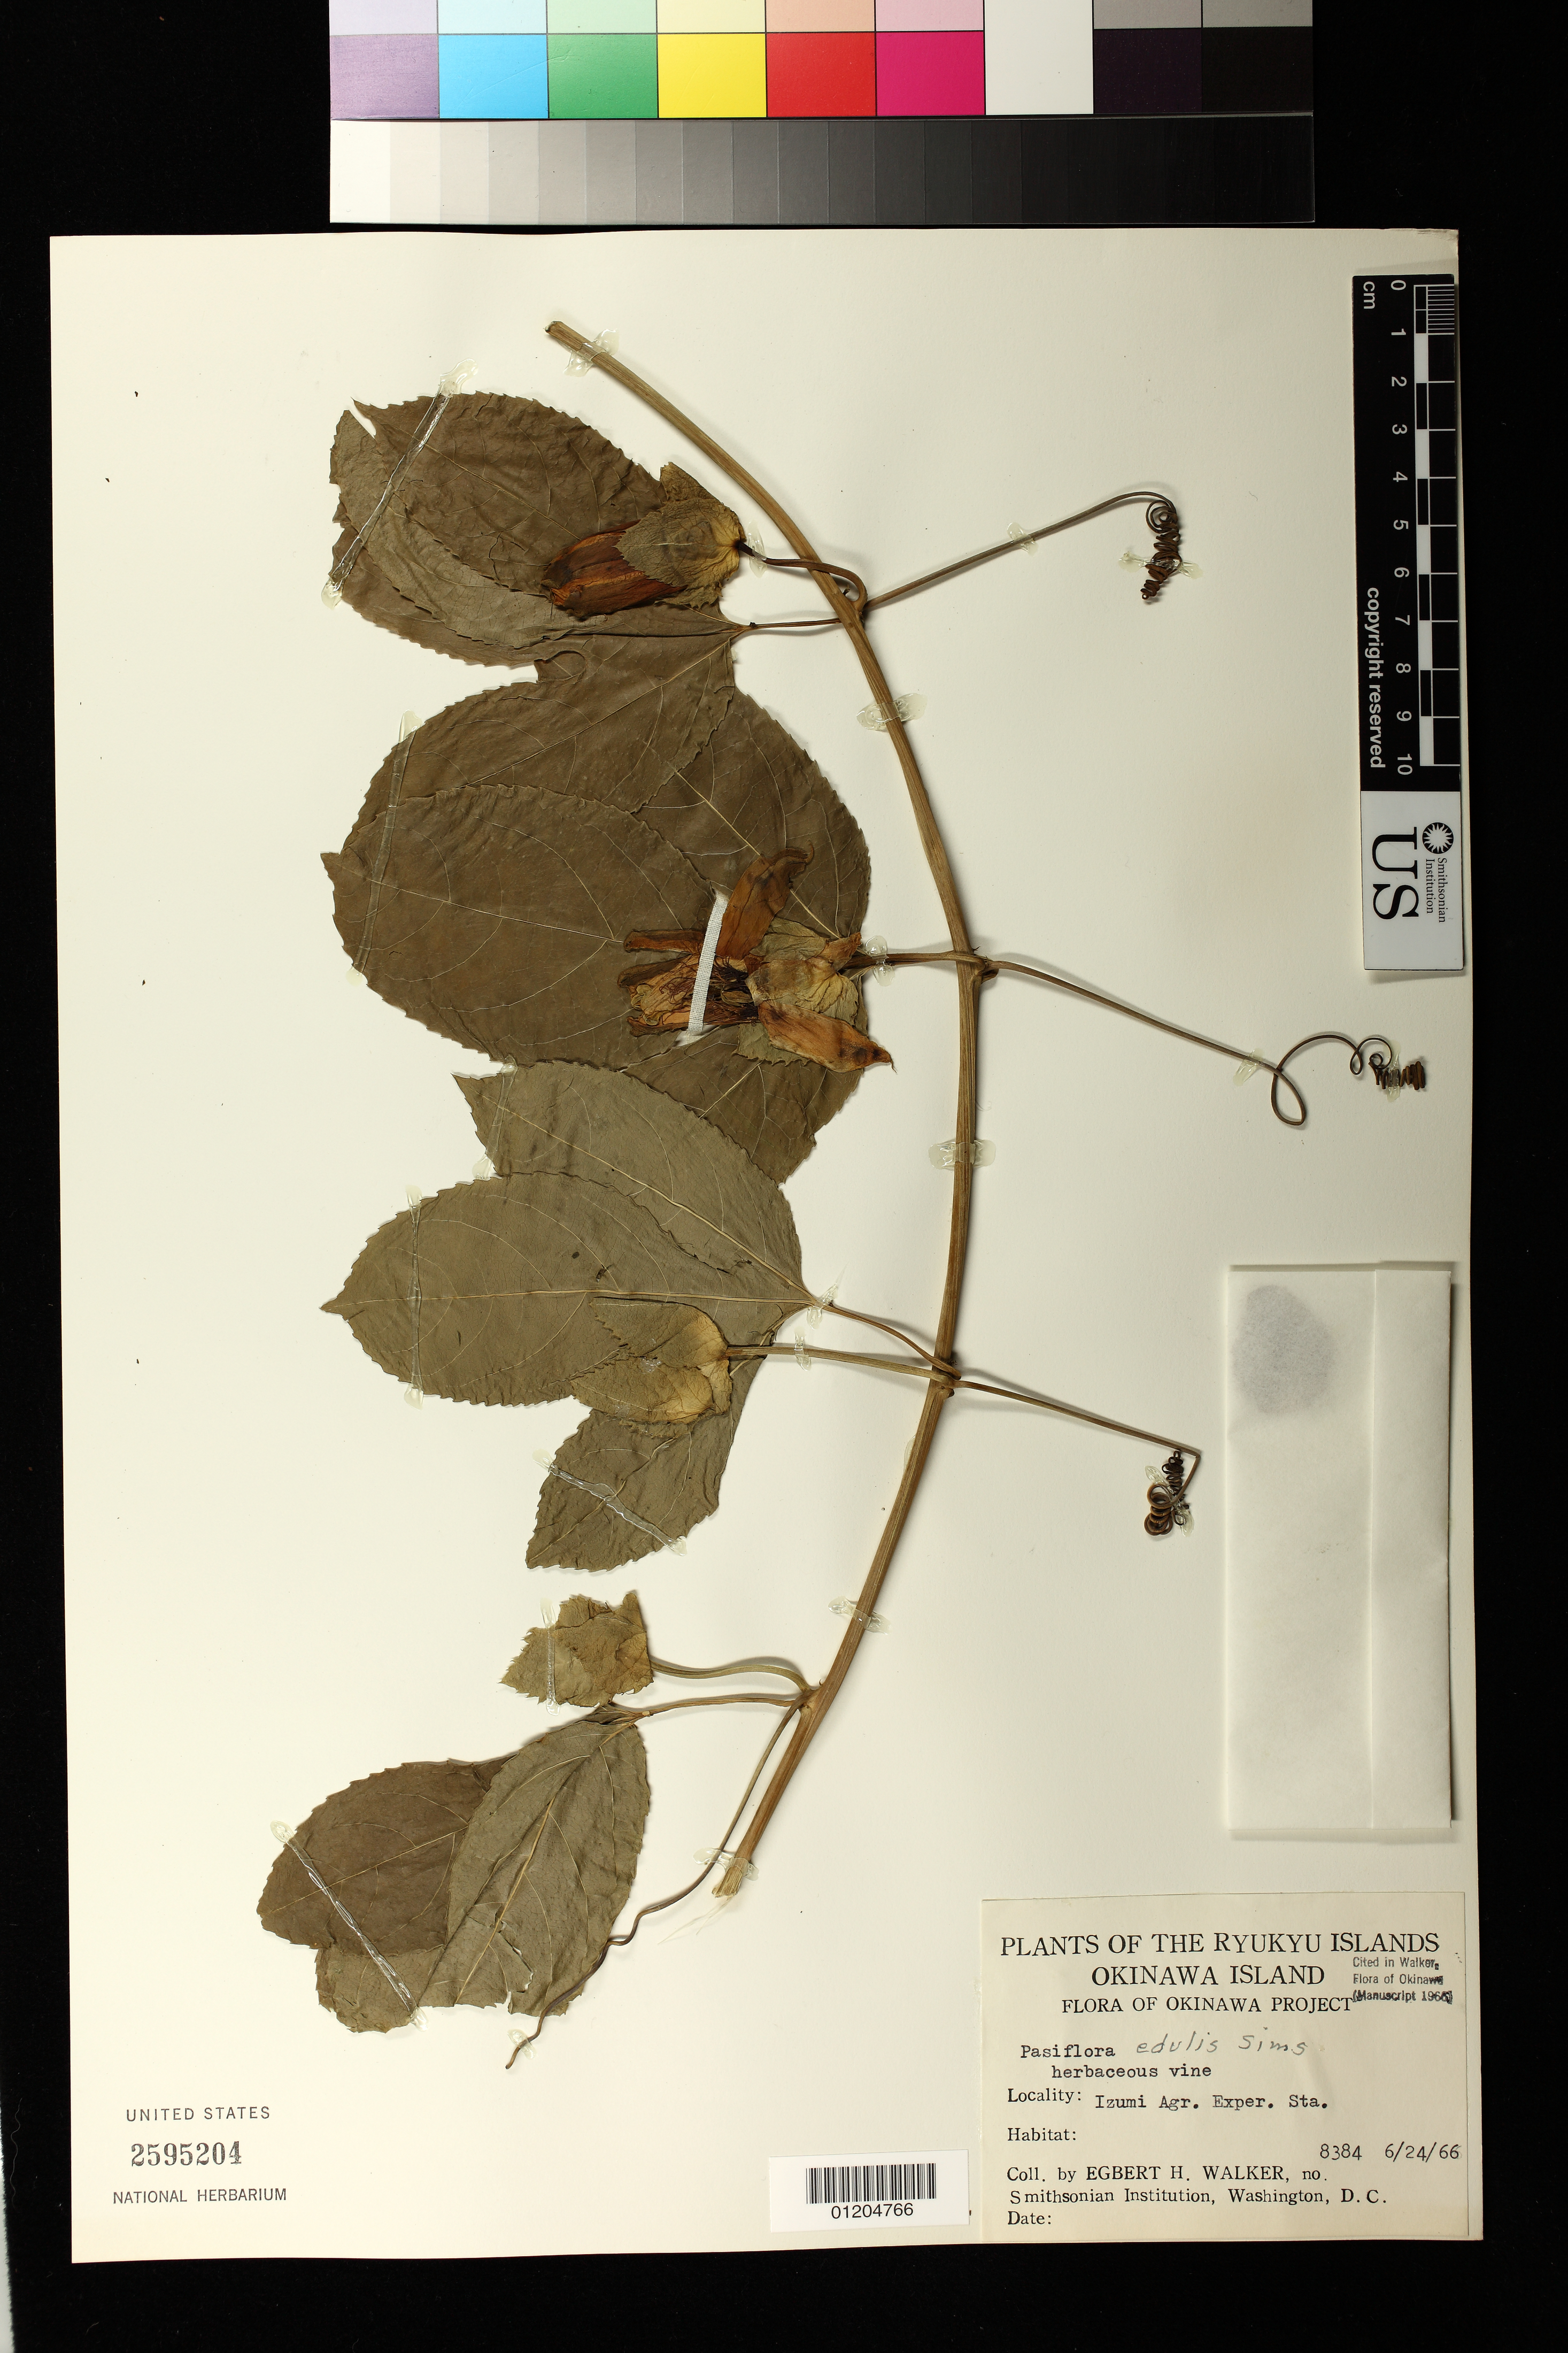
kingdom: Plantae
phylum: Tracheophyta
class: Magnoliopsida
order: Malpighiales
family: Passifloraceae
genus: Passiflora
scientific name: Passiflora edulis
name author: Sims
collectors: E. H. Walker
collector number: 8384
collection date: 1966-06-24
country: Japan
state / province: Okinawa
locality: Okinawa Island.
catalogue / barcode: US 2595204